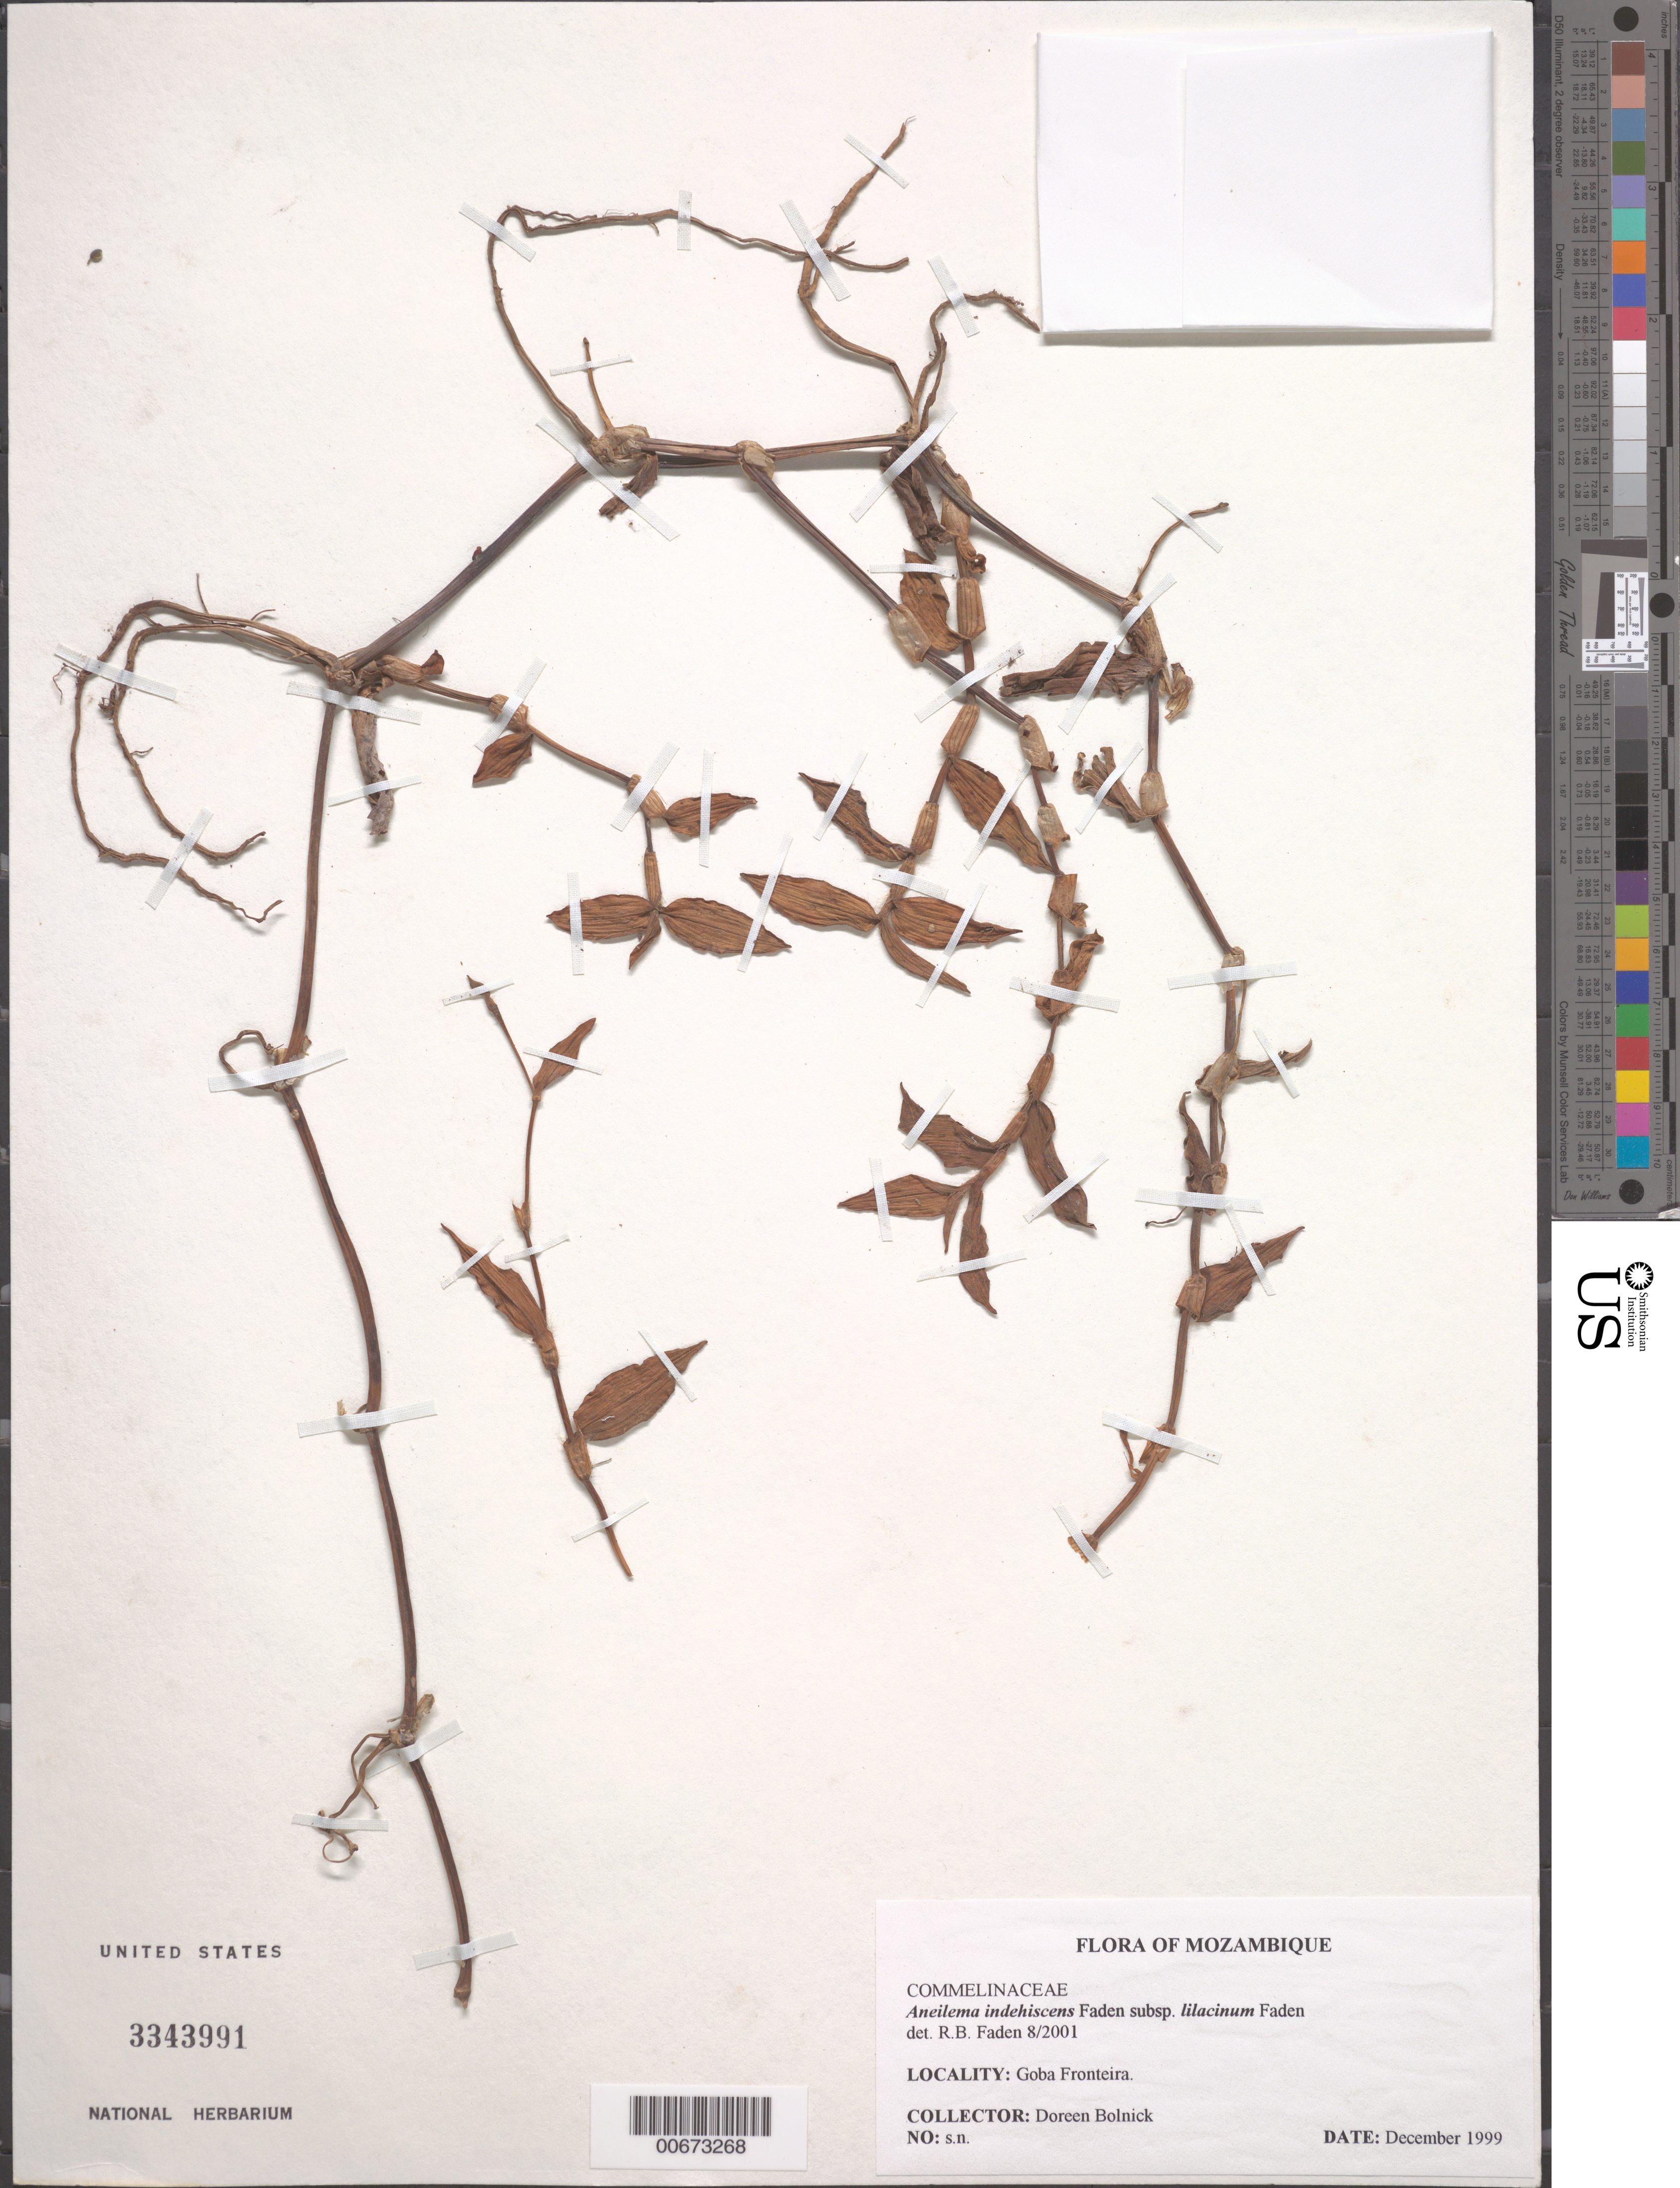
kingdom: Plantae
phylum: Tracheophyta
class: Liliopsida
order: Commelinales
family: Commelinaceae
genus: Aneilema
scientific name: Aneilema indehiscens subsp. lilacinum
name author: Faden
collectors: D. Bolnick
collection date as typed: Dec 1999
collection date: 1999-12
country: Mozambique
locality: Goba Fronteira.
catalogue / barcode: US 3343991